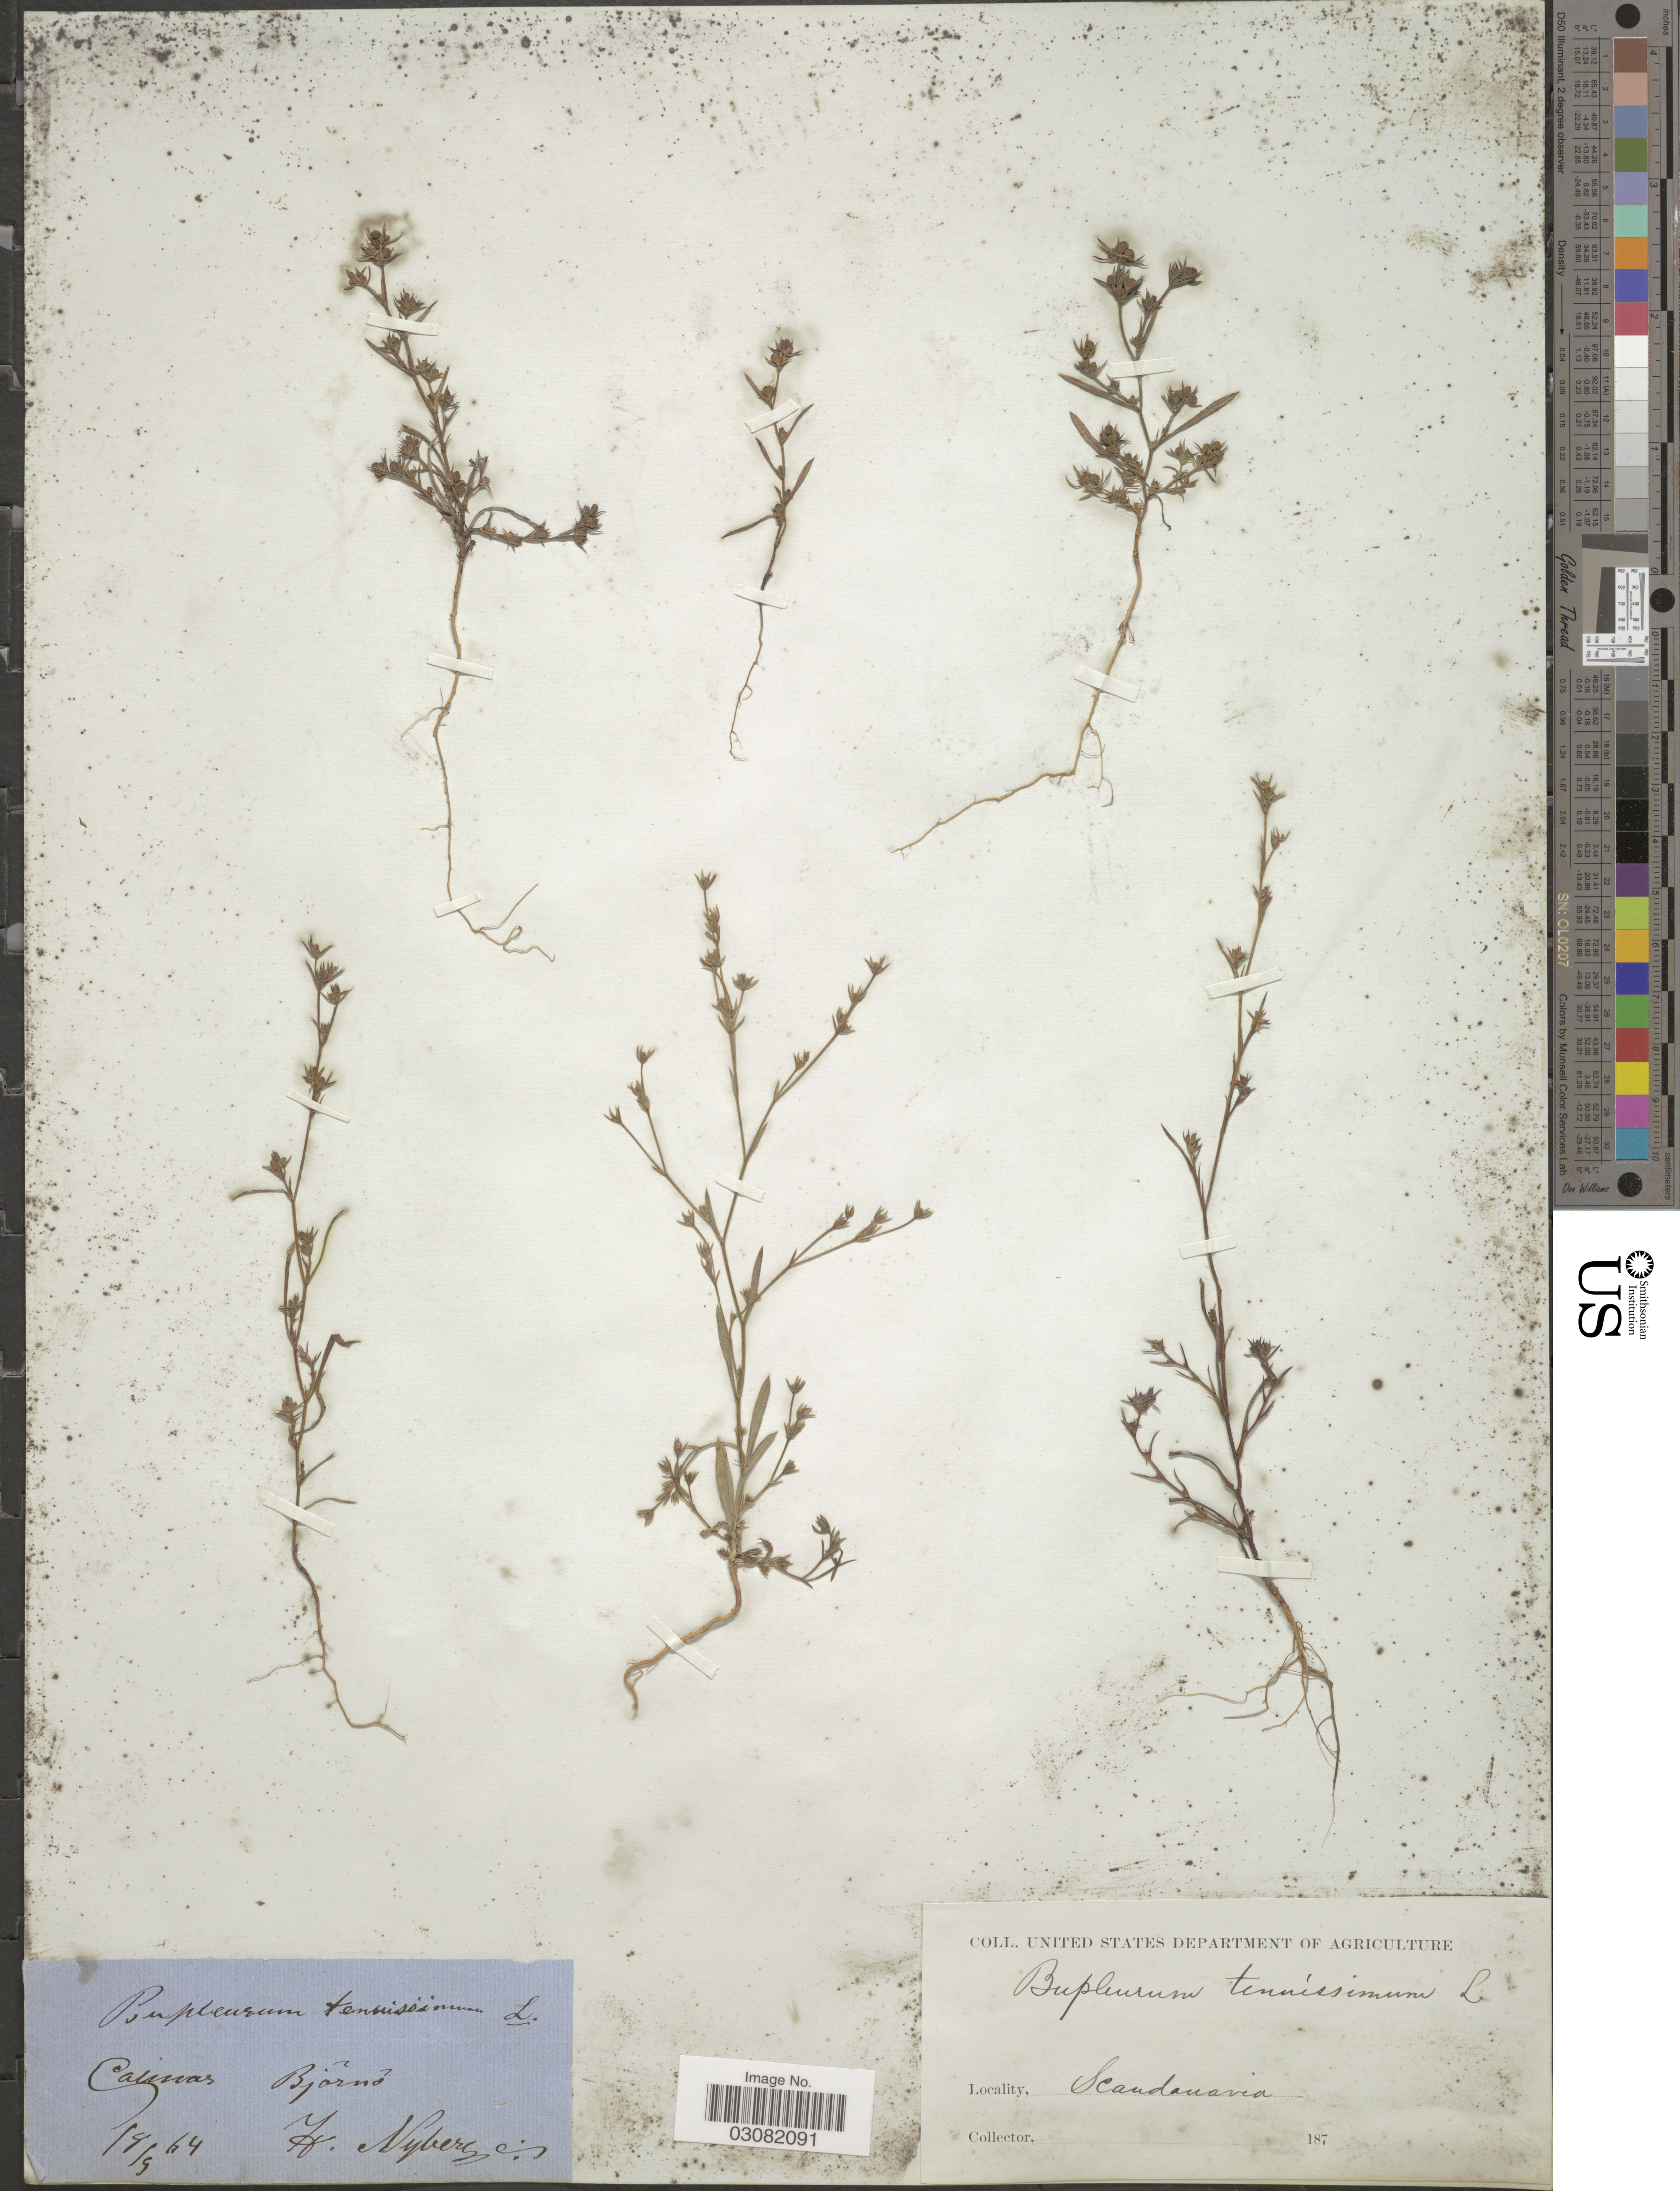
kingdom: Plantae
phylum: Tracheophyta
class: Magnoliopsida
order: Apiales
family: Apiaceae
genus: Bupleurum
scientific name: Bupleurum tenuissimum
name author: L.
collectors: H. Nyberg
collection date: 1964-09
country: Sweden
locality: Callinas, Bjorno, Scandanavia.